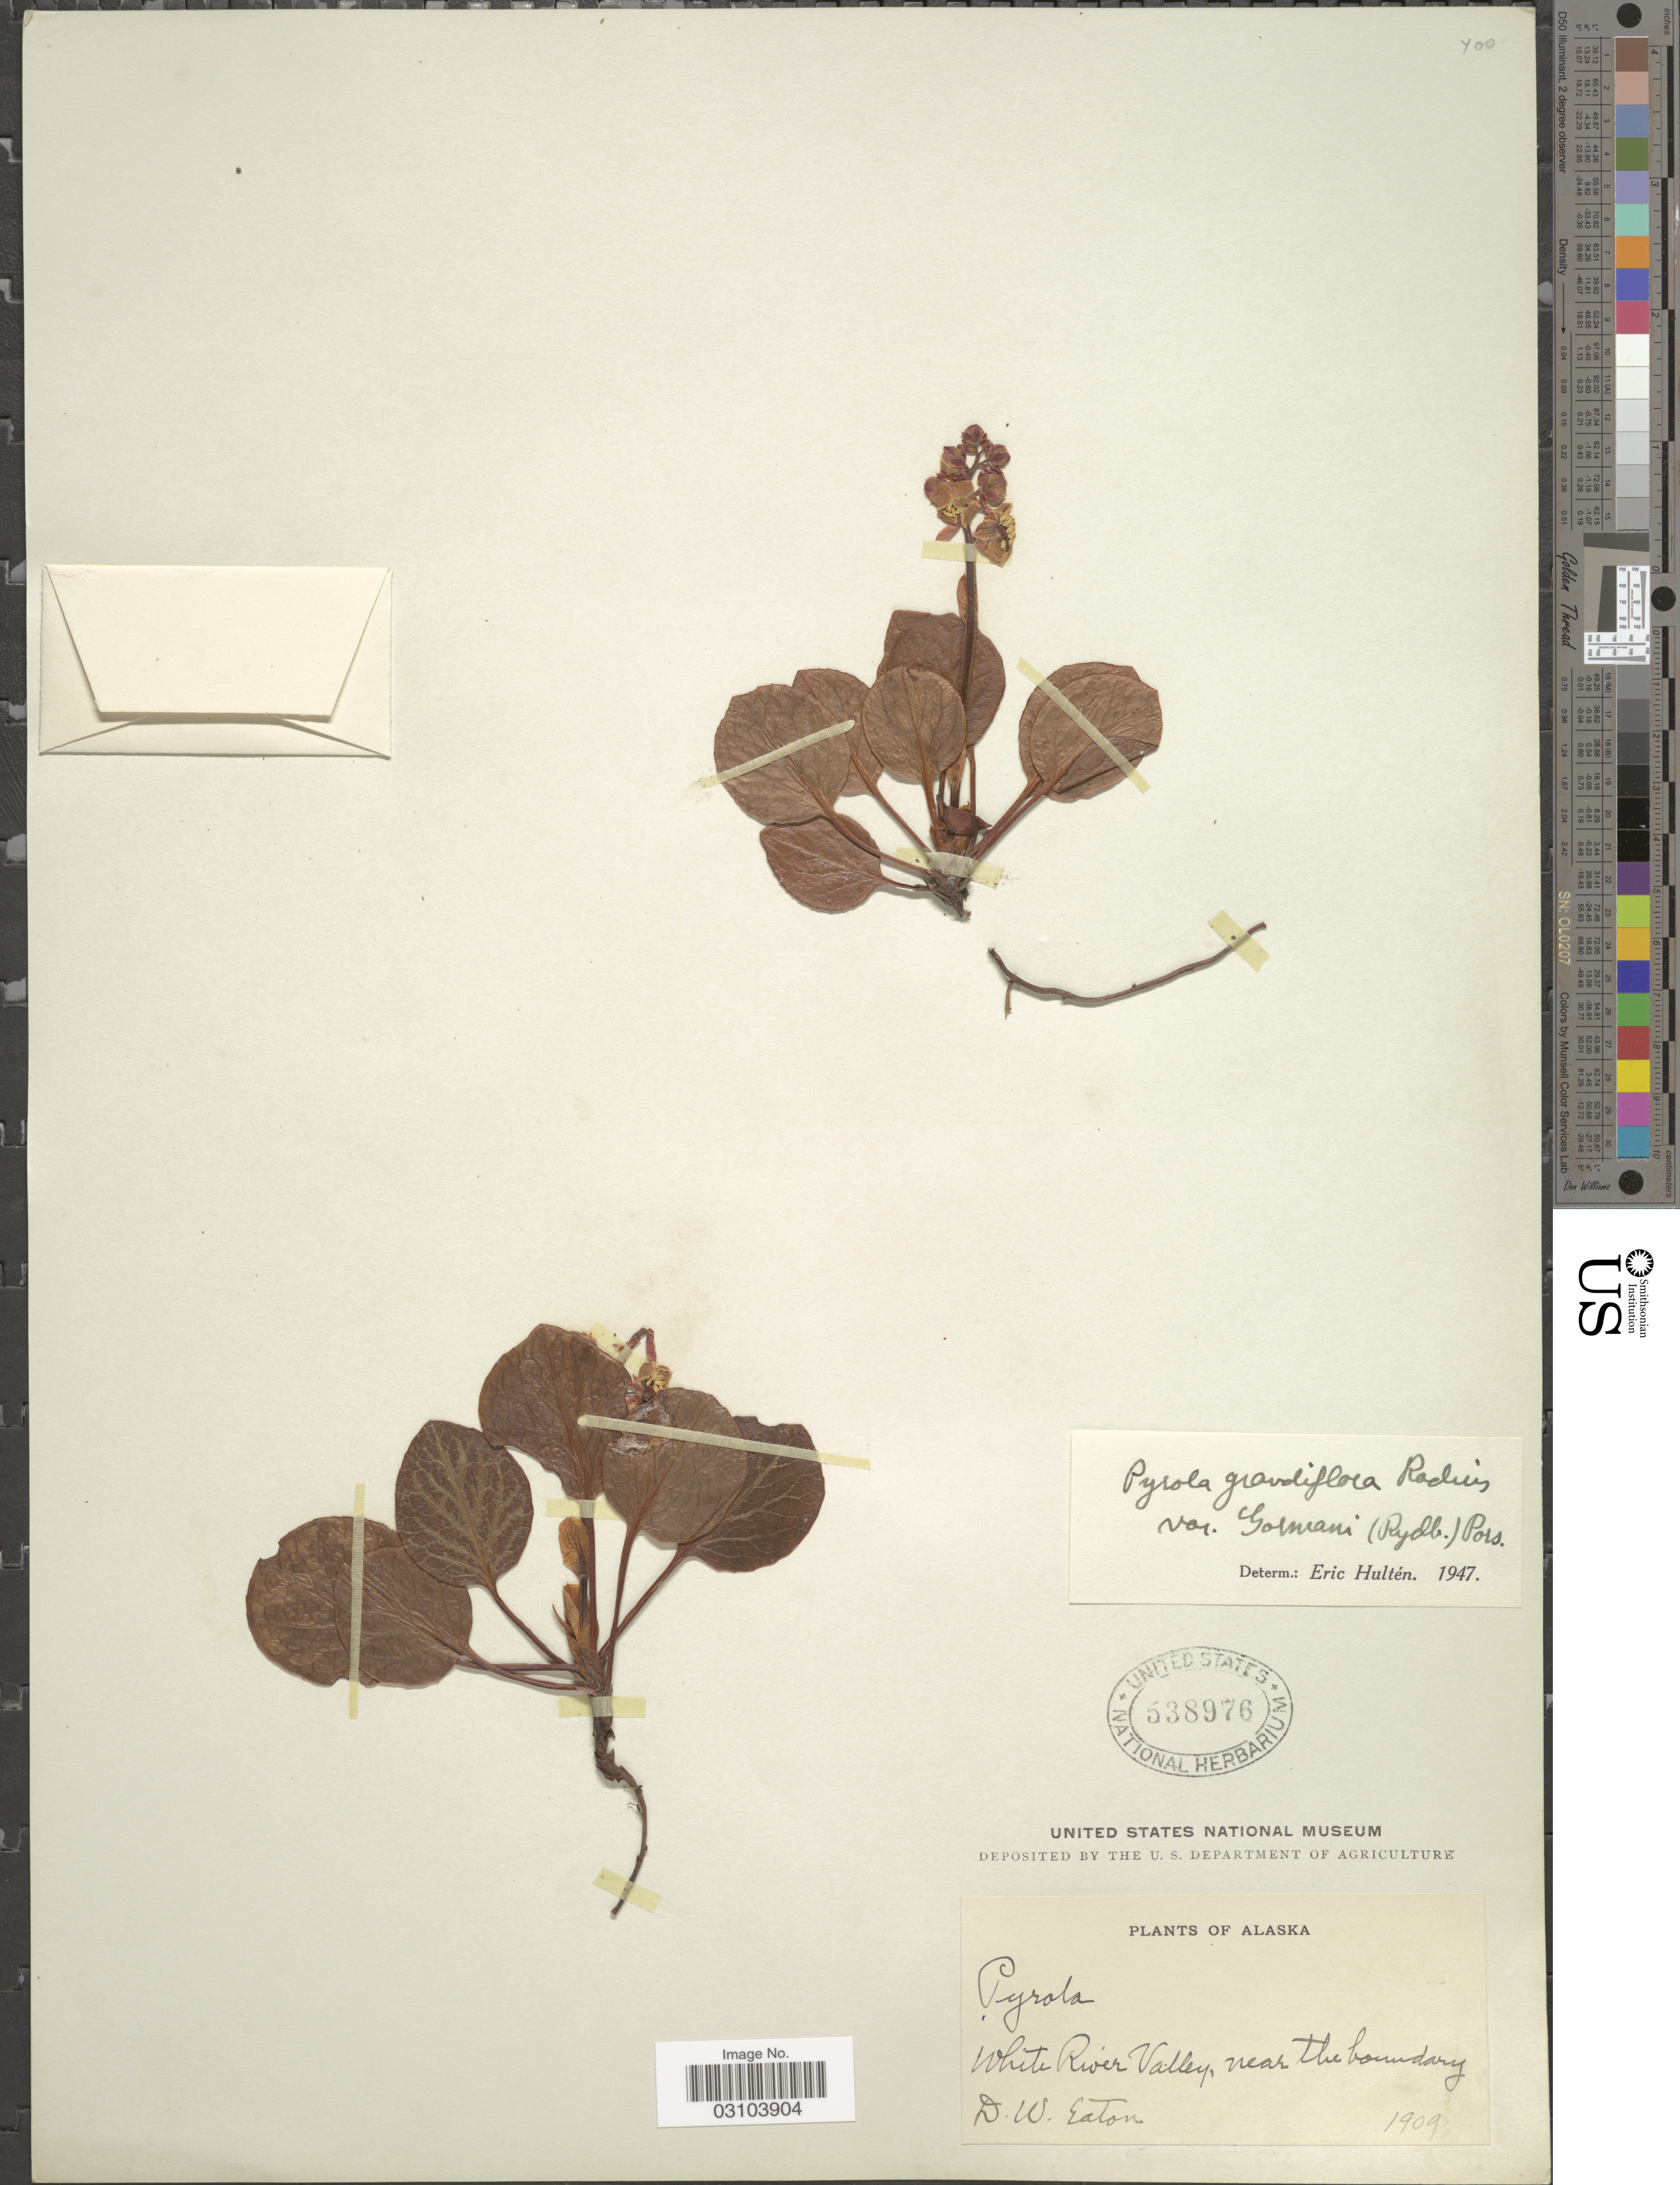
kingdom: Plantae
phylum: Tracheophyta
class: Magnoliopsida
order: Ericales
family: Ericaceae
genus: Pyrola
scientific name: Pyrola grandiflora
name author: Radius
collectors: D. Eaton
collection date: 1909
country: United States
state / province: Alaska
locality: White River Valley, near the boundary.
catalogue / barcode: US 538976